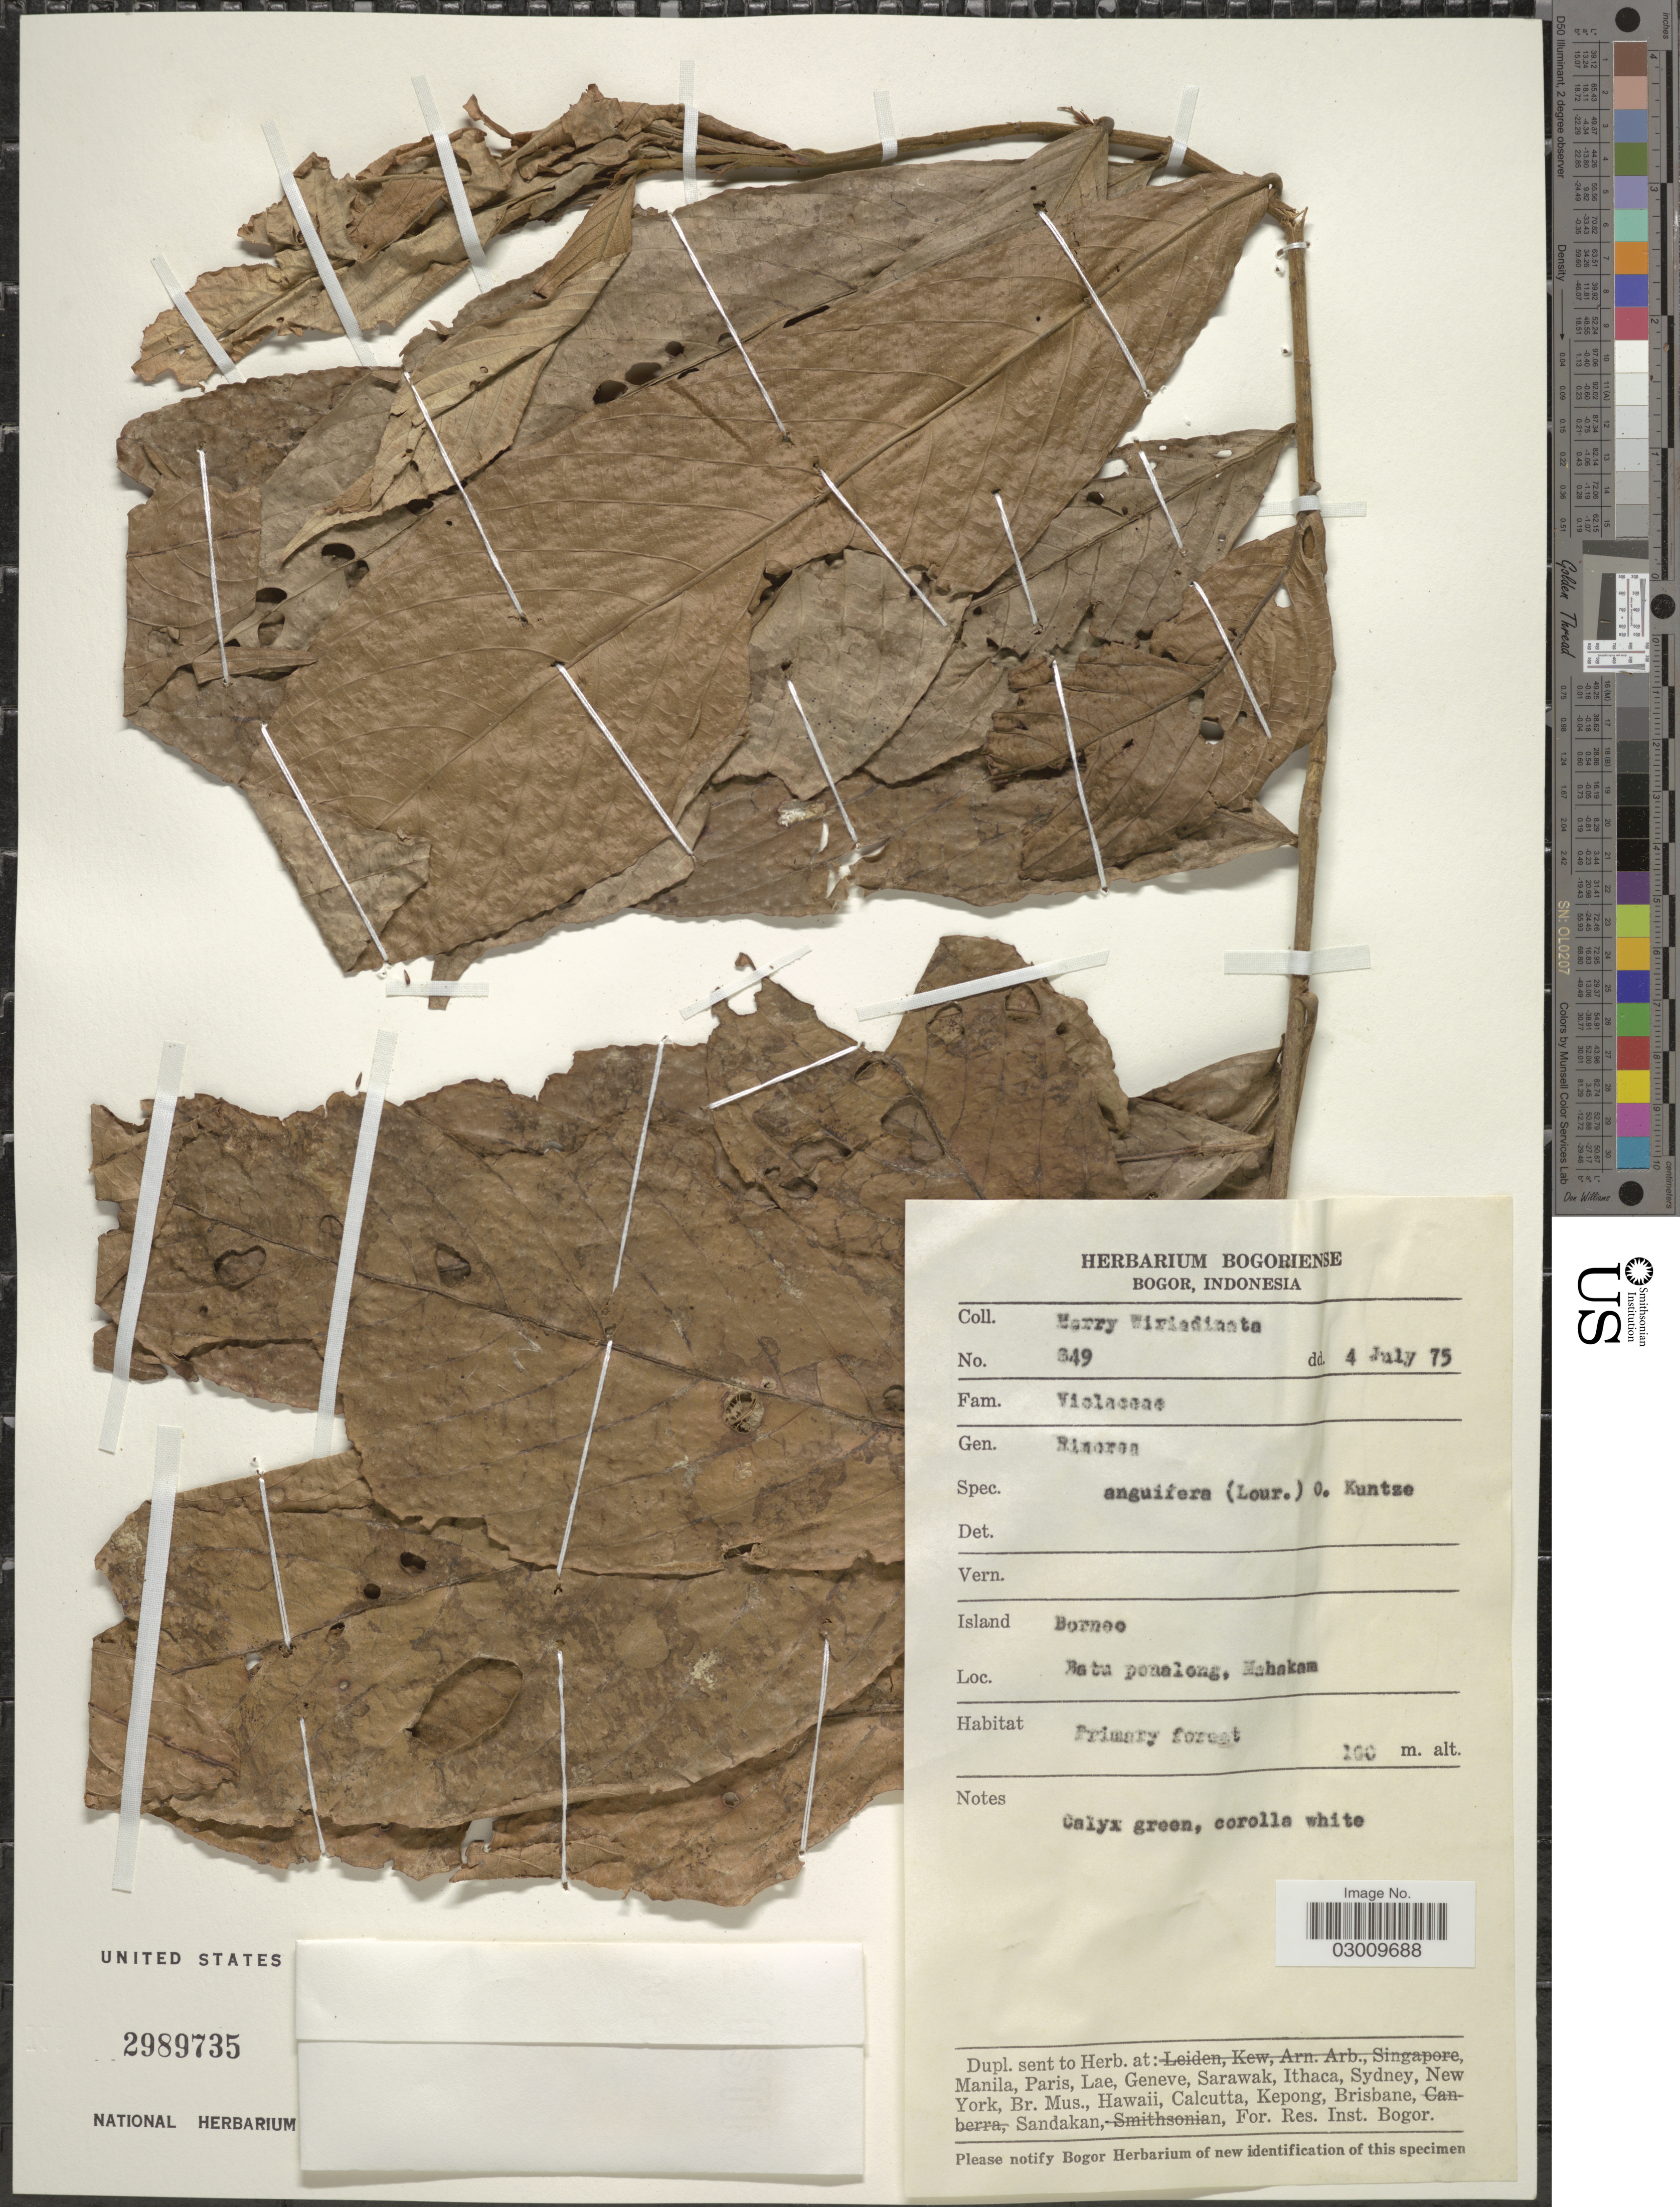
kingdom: Plantae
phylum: Tracheophyta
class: Magnoliopsida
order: Malpighiales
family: Violaceae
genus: Rinorea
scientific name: Rinorea anguifera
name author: Kuntze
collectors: H. Wiriadinata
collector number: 349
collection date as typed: Transcribed d/m/y: 4/7/75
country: Indonesia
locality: Island Borneo. Batu ponalong, Mahakam.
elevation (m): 100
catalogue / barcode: US 2989735